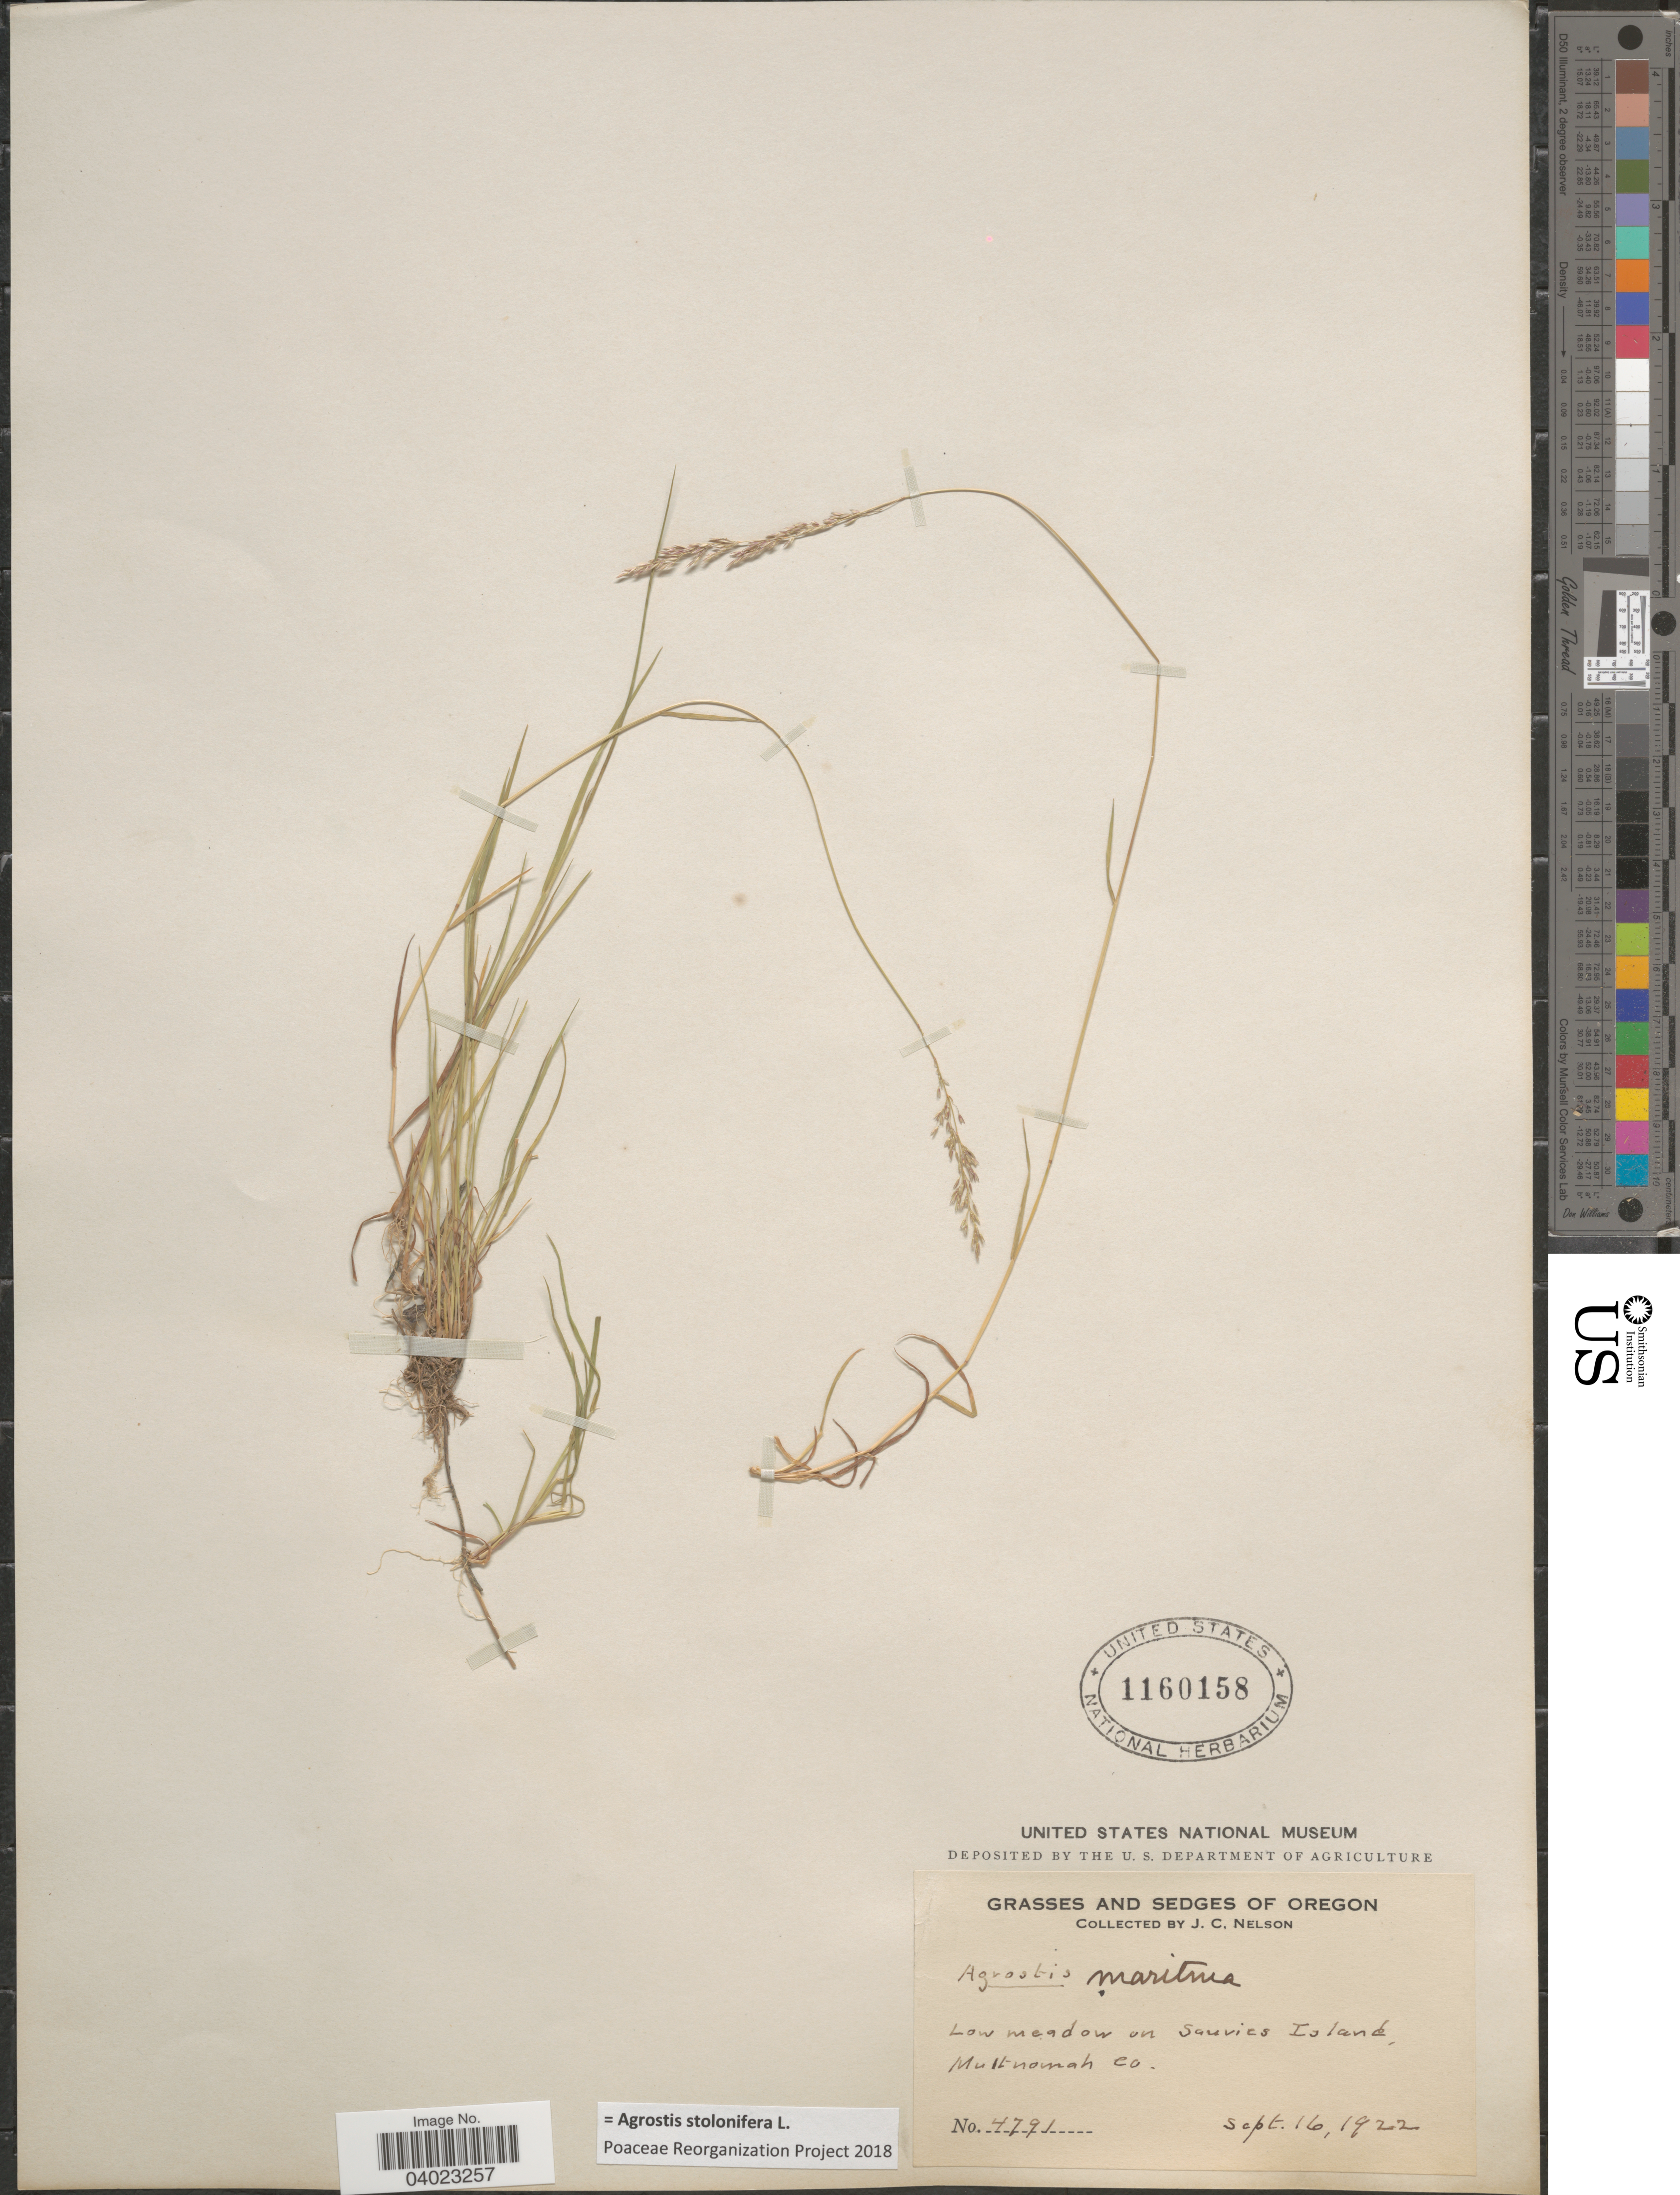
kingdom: Plantae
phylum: Tracheophyta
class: Liliopsida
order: Poales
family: Poaceae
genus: Agrostis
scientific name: Agrostis stolonifera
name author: L.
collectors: J. C. Nelson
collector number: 4791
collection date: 1922-09-16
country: United States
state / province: Oregon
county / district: Multnomah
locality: Low meadow on Sauvies Island, Multnomah Co.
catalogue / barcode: US 1160158